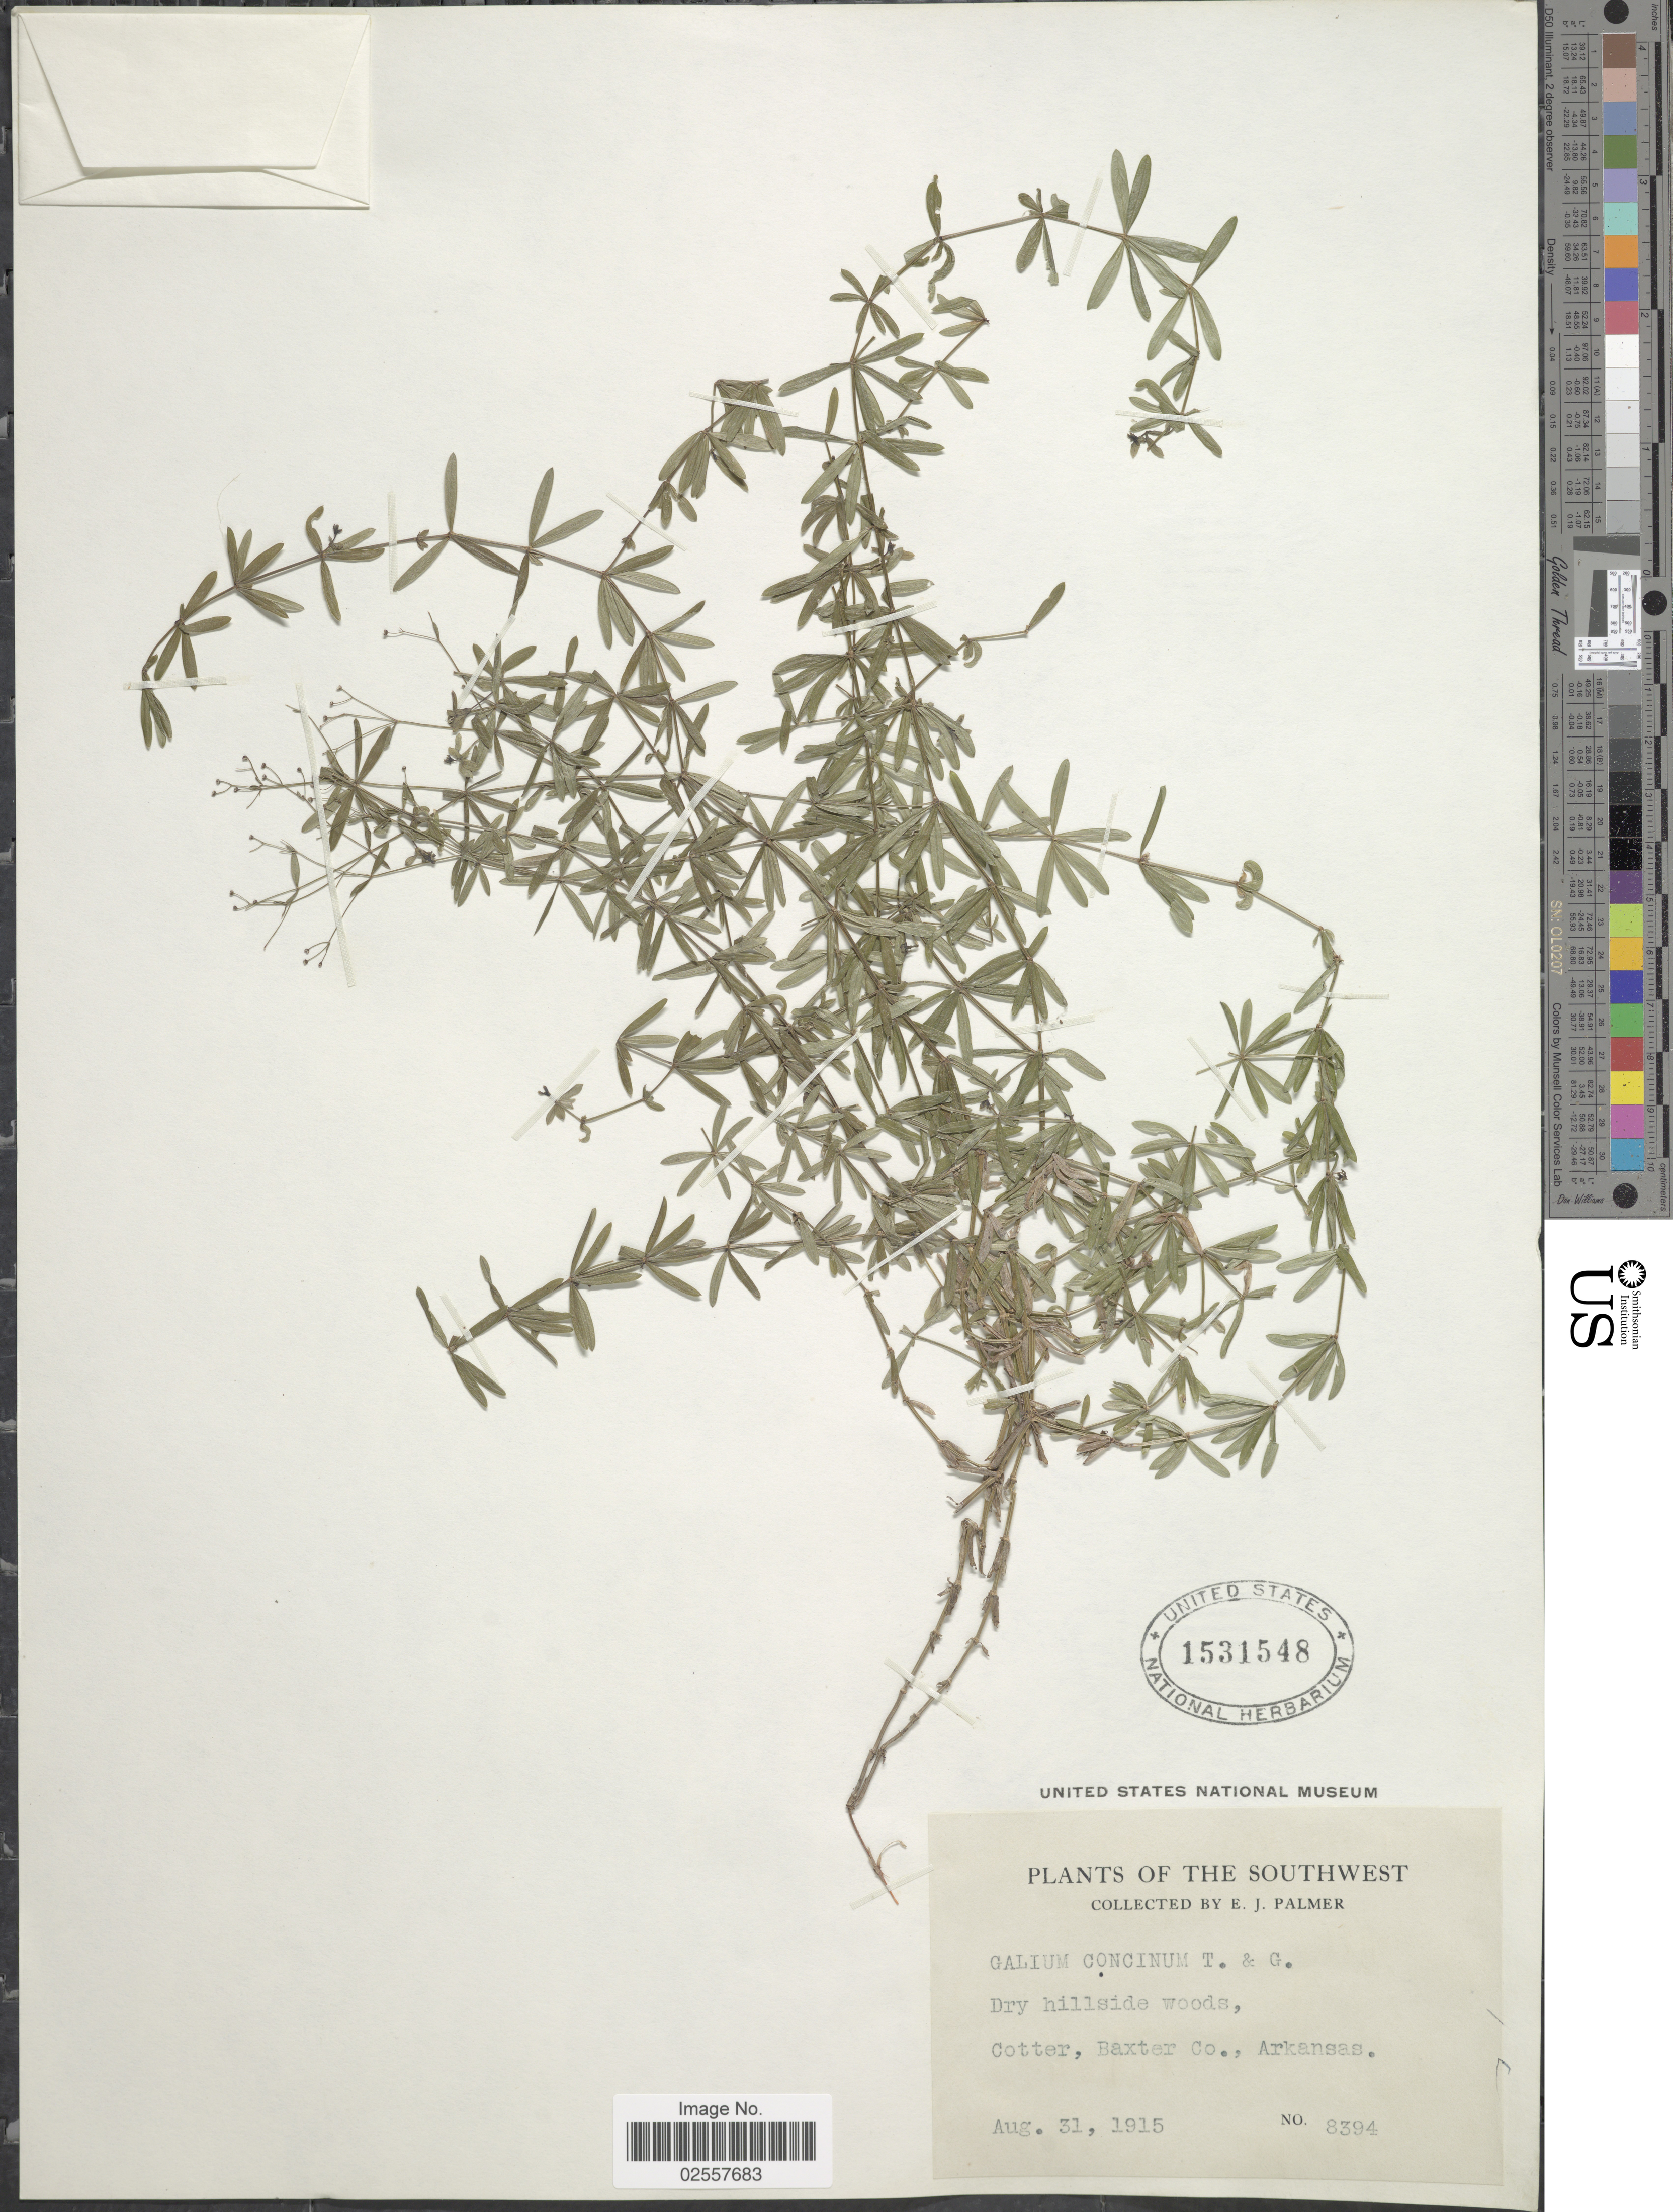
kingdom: Plantae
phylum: Tracheophyta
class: Magnoliopsida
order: Gentianales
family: Rubiaceae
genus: Galium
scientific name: Galium concinnum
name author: Torr. & A. Gray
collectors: E. J. Palmer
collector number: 8394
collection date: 1915-08-31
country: United States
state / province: Arkansas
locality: Southwest. Dry hillside woods, Cotter, Baxter Co.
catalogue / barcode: US 1531548